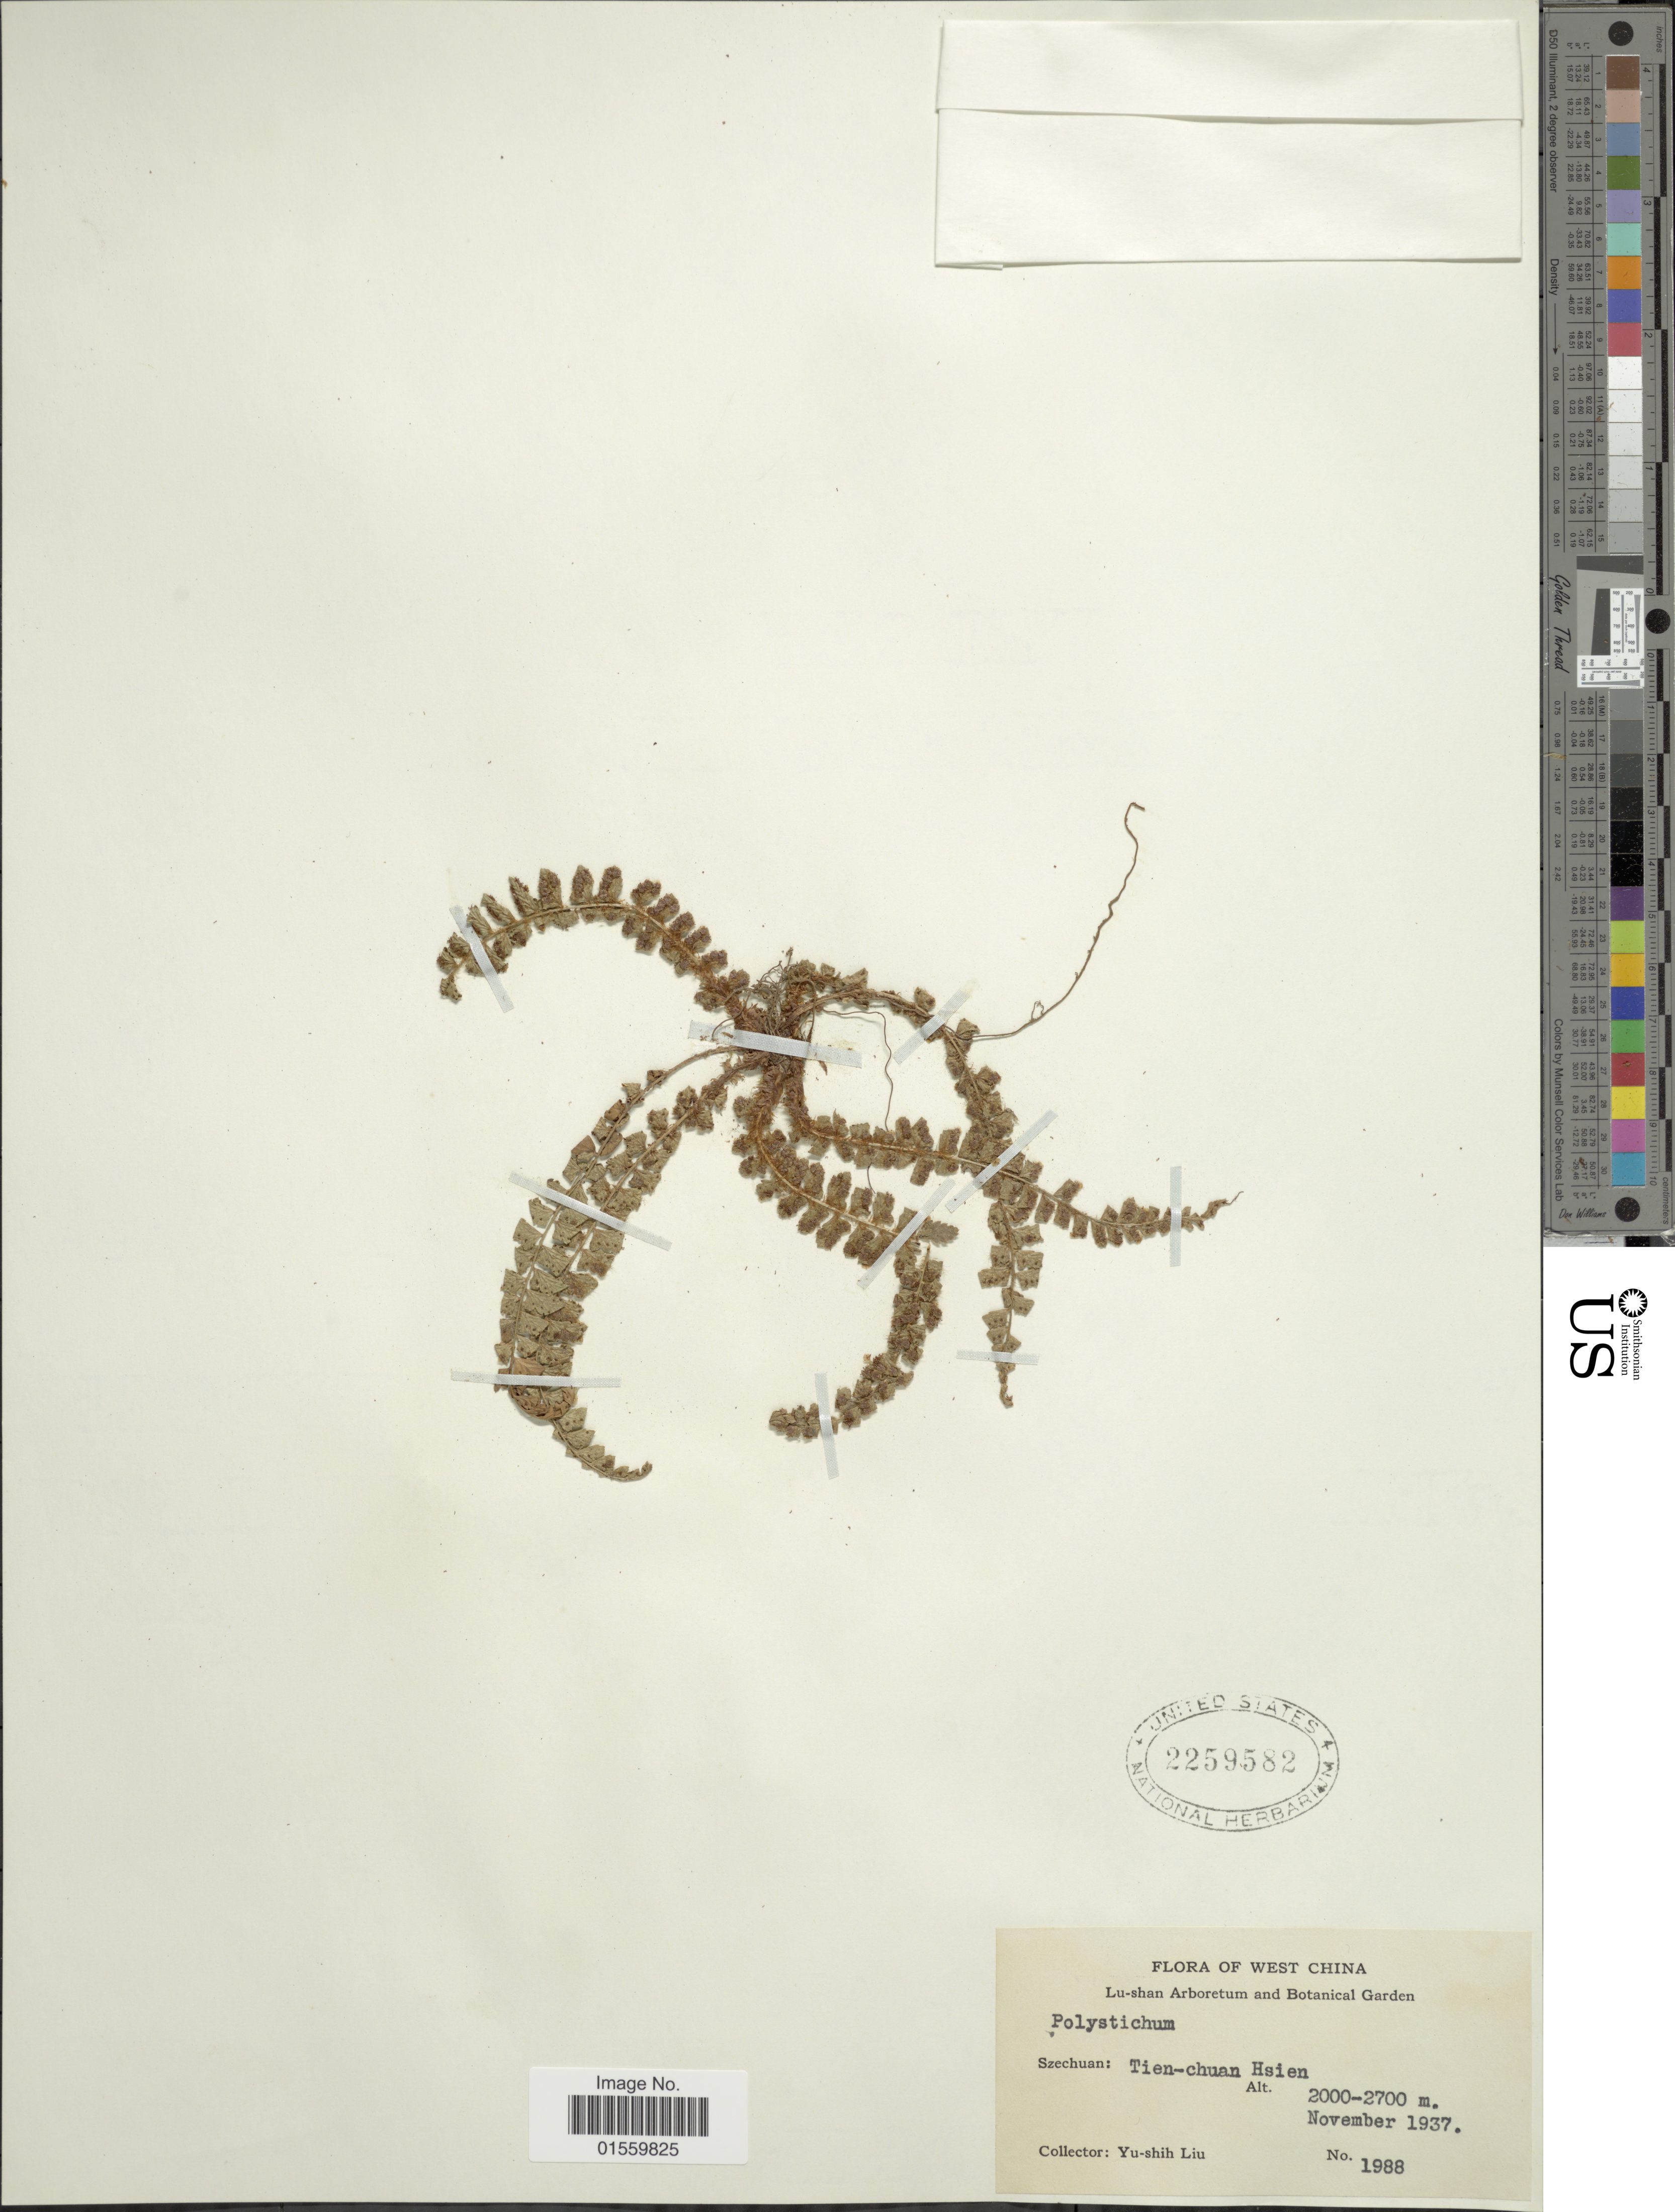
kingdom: Plantae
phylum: Tracheophyta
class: Polypodiopsida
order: Polypodiales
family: Dryopteridaceae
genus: Polystichum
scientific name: Polystichum sp.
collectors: Y.-S. Liu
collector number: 1988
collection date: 1937-11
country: China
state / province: Sichuan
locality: West China, Szechuan: Tien-chuan Hsien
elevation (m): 2000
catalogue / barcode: US 2259582